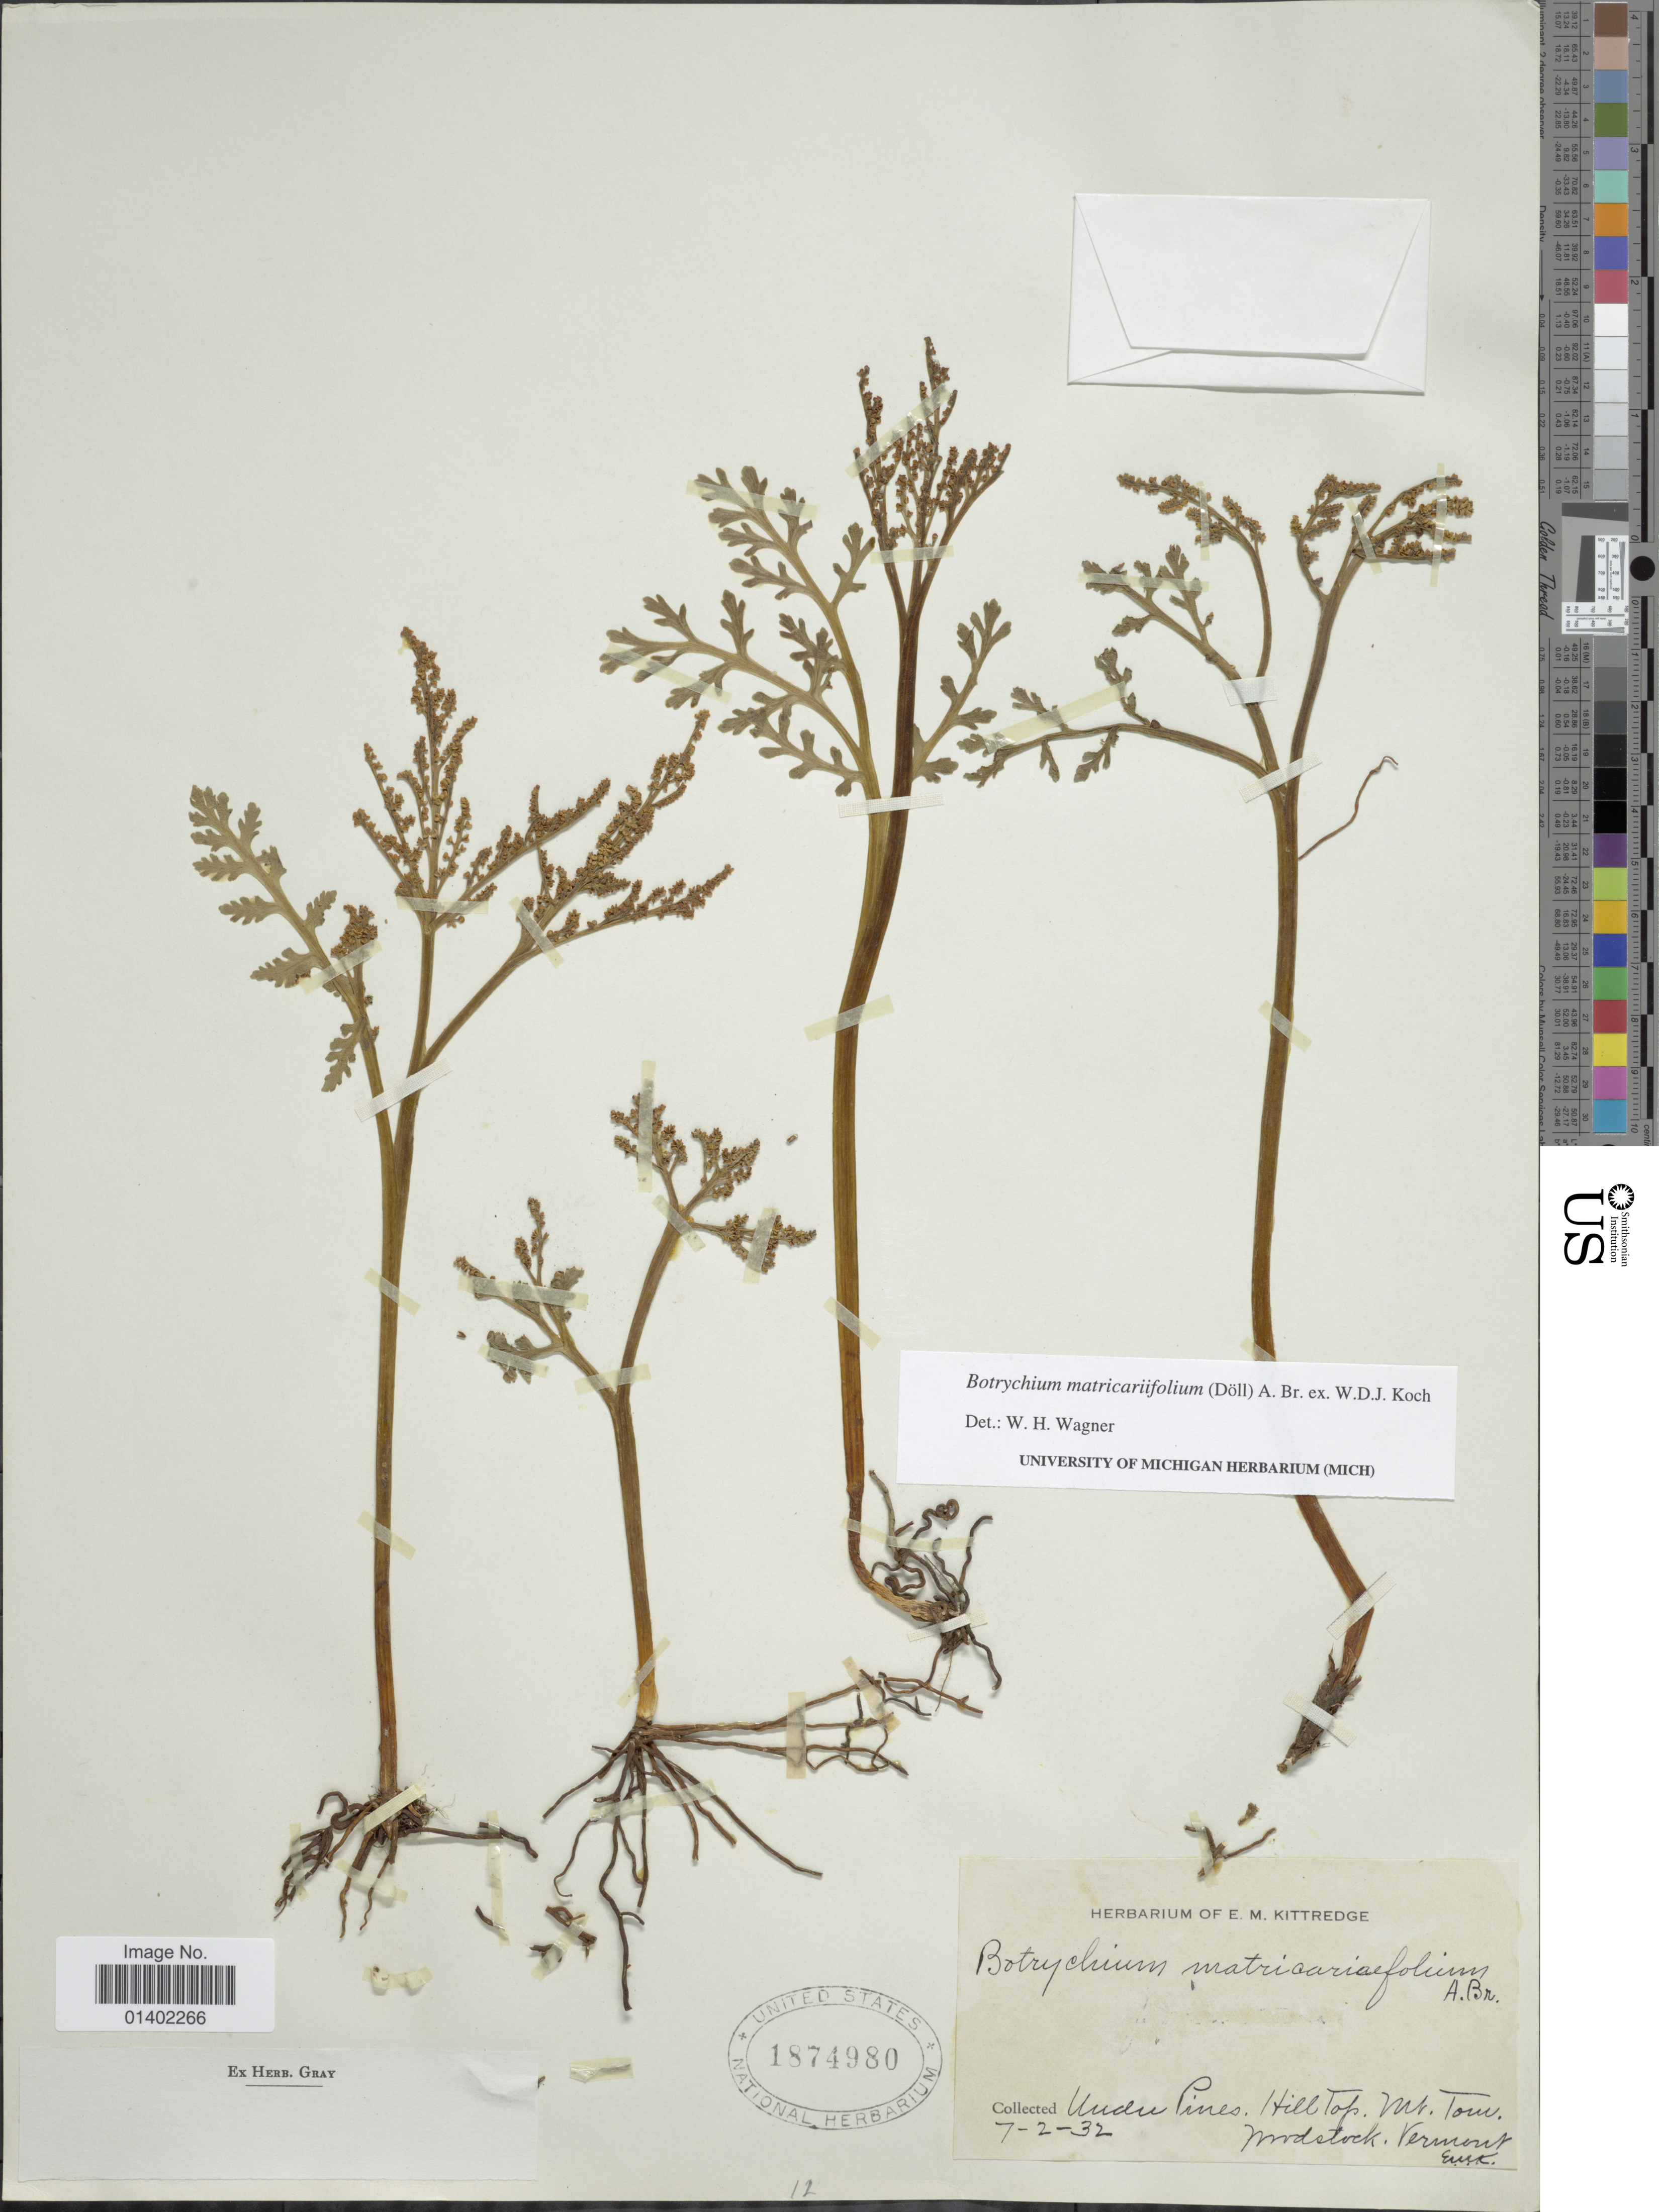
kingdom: Plantae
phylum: Tracheophyta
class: Polypodiopsida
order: Ophioglossales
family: Ophioglossaceae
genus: Botrychium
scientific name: Botrychium matricariifolium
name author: (A. Braun ex Dowell) A. Braun ex Koch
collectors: ex herb. of E. M. Kittredge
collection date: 1932-07-02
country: United States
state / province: Vermont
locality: Under Pines, Hill Top, Mt. Tom, Woodstock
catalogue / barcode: US 1874980